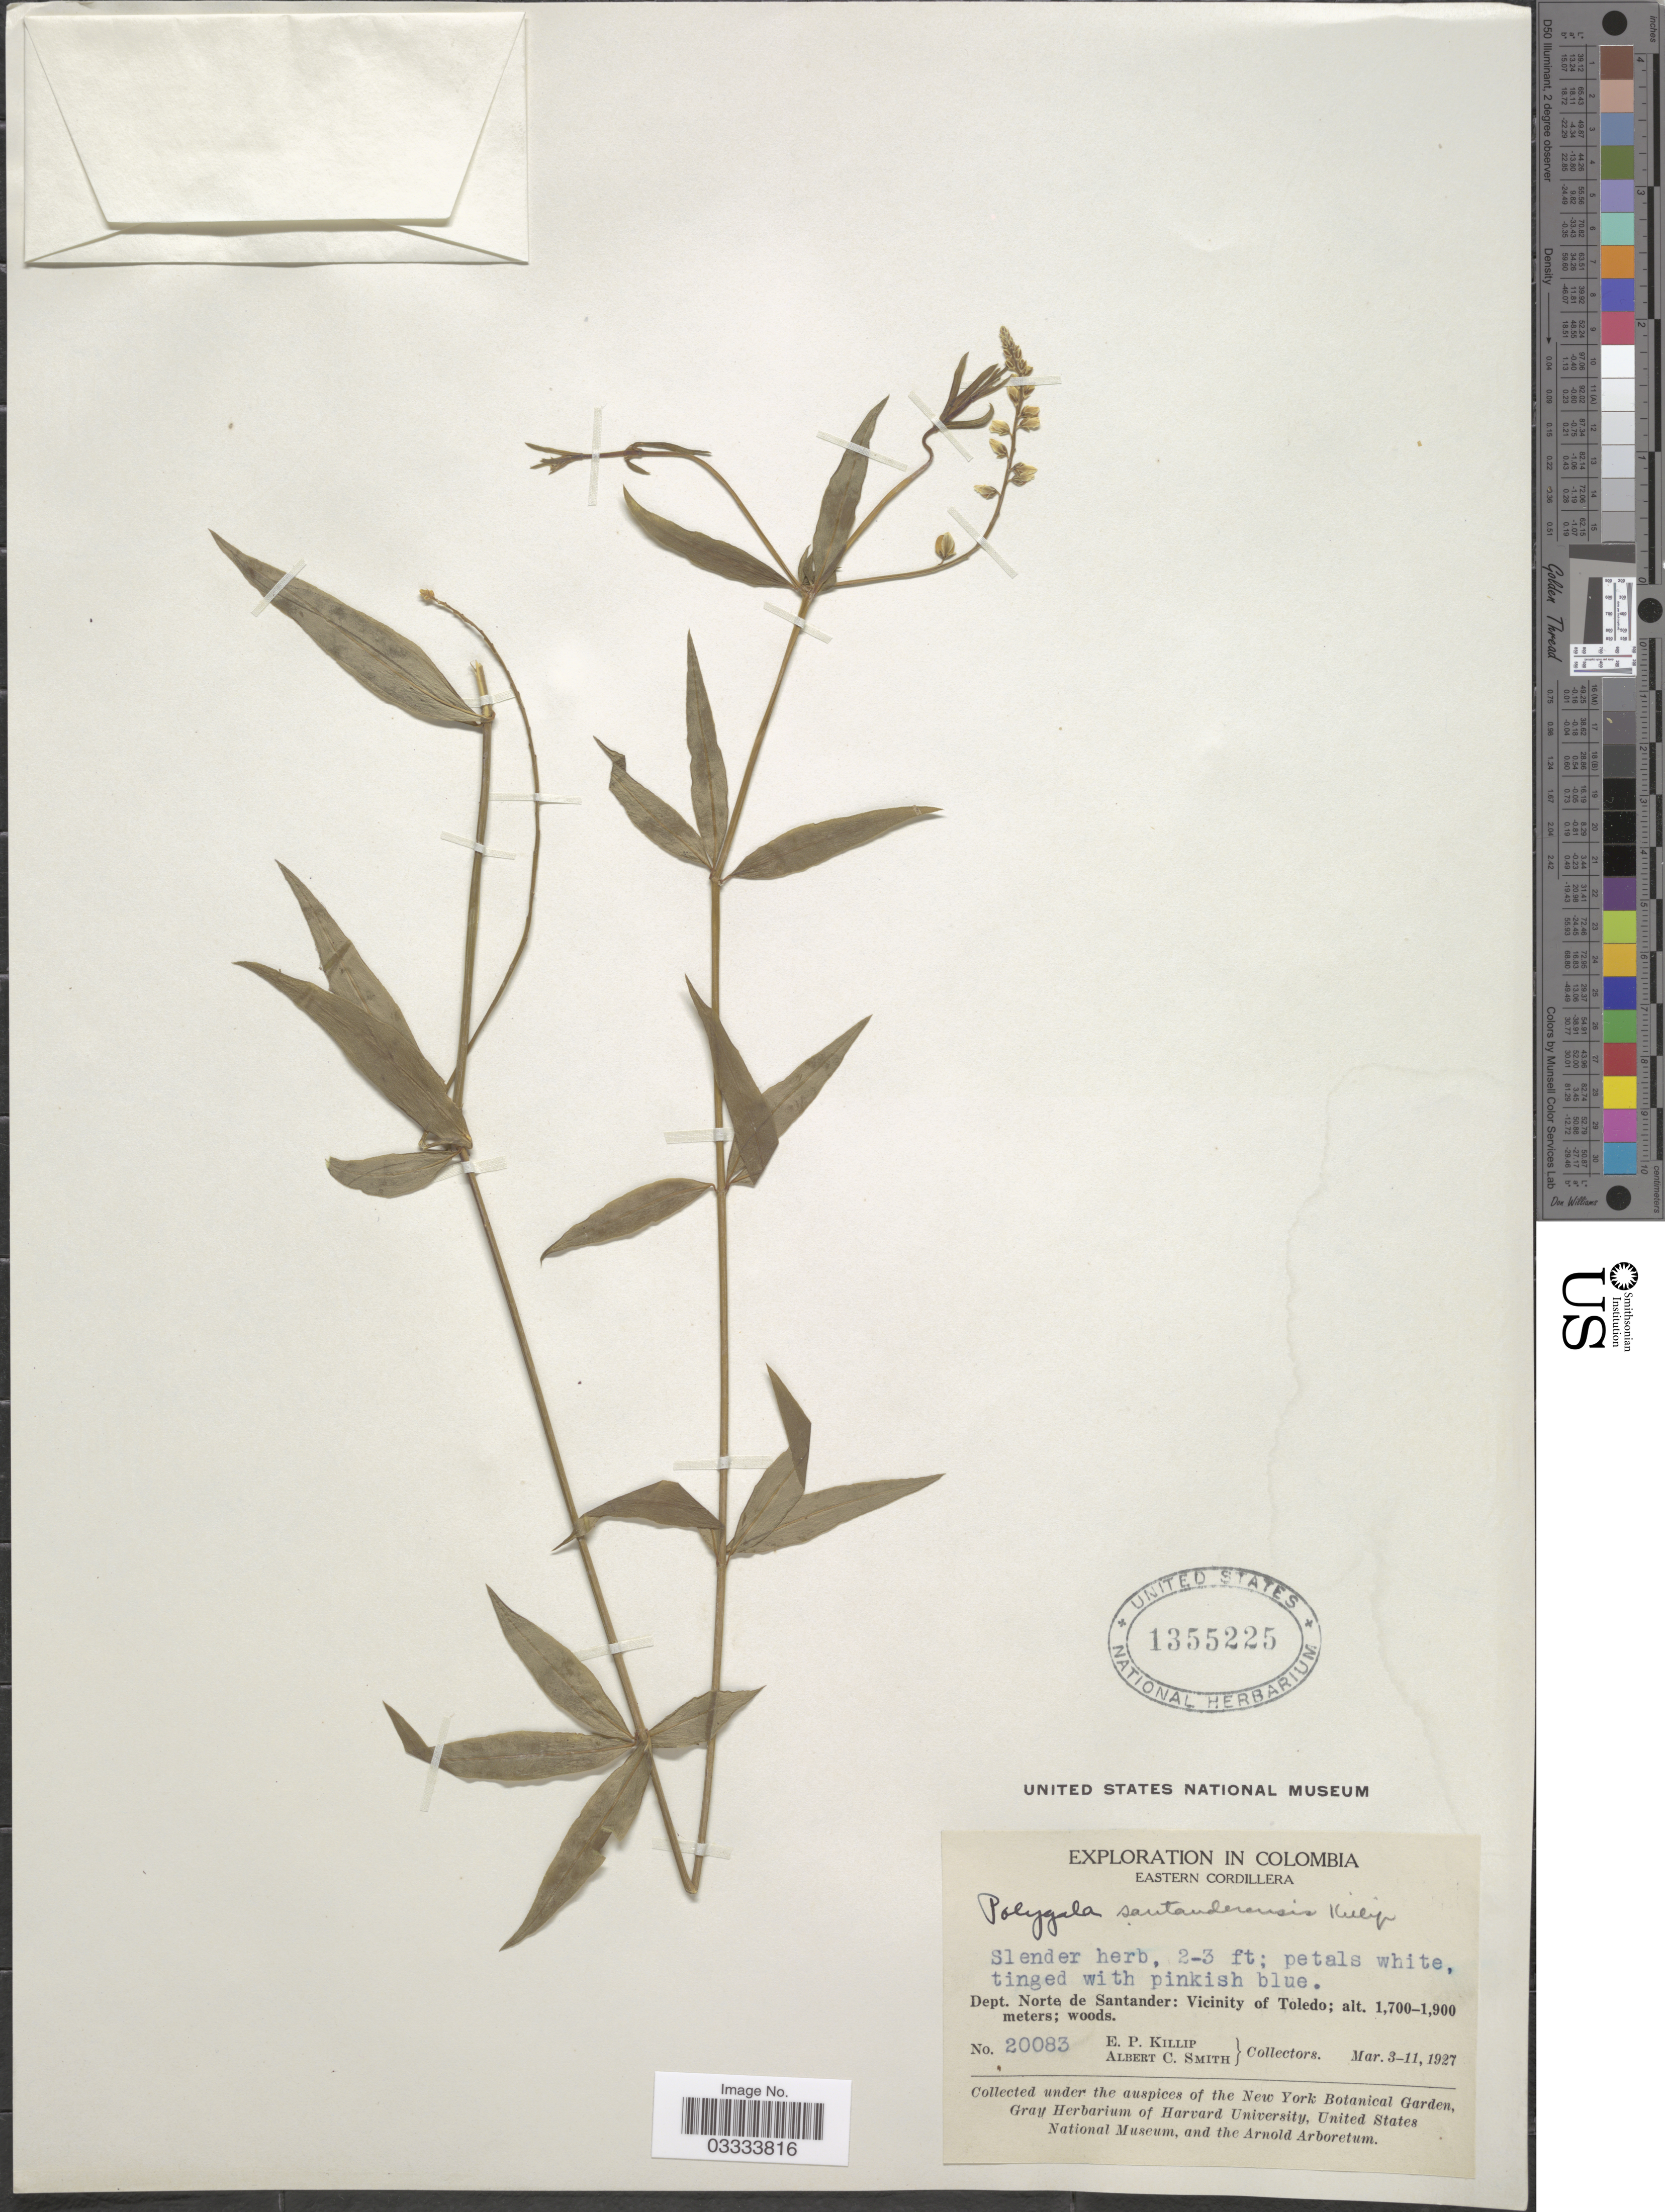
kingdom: Plantae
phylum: Tracheophyta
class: Magnoliopsida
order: Fabales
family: Polygalaceae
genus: Polygala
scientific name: Polygala nemoralis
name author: A.W. Benn.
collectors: E. P. Killip & A. C. Smith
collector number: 20083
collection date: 1927-03-03/1927-03-11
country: Colombia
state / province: Norte de Santander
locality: Eastern Cordillera. Dept. Norte de Santander: Vicinity of Toledo.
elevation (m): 1700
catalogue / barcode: US 1355225